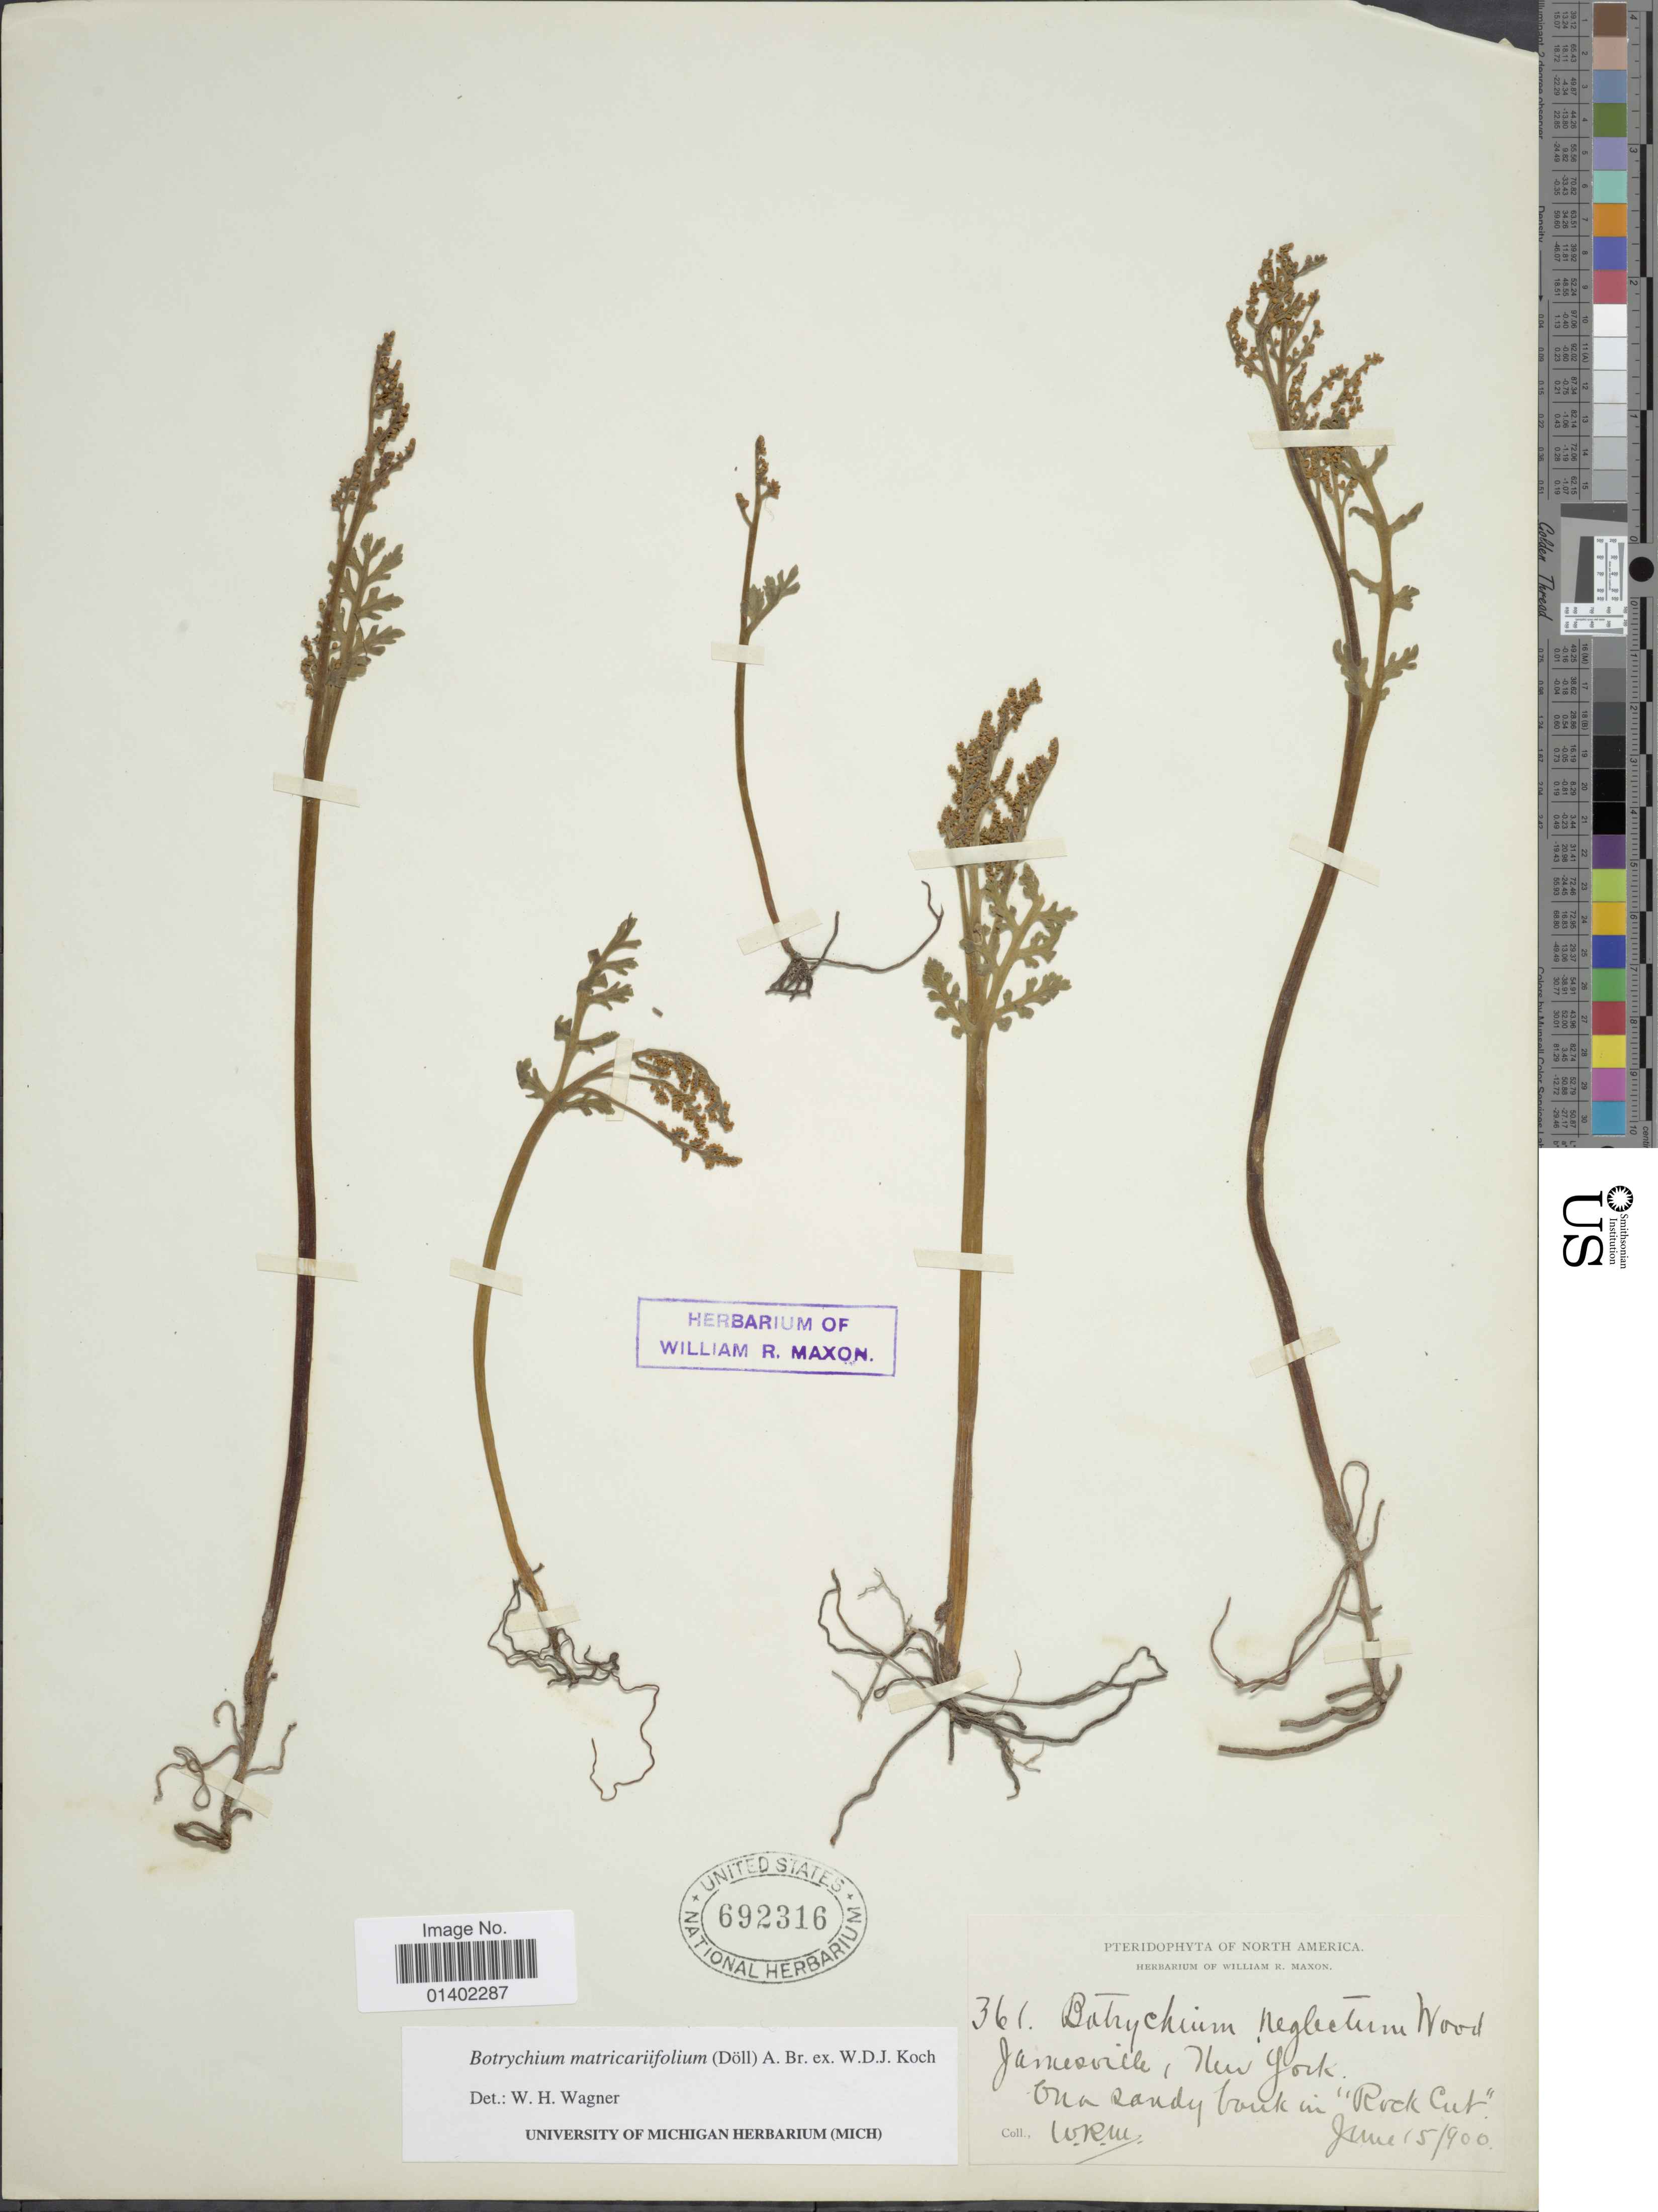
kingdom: Plantae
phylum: Tracheophyta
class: Polypodiopsida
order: Ophioglossales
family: Ophioglossaceae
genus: Botrychium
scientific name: Botrychium matricariifolium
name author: (A. Braun ex Dowell) A. Braun ex Koch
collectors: W. R. Maxon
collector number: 361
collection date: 1900-06-15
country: United States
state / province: New York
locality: North America, Jamesville, in sandy bank in 'Rock Cut'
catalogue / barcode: US 692316